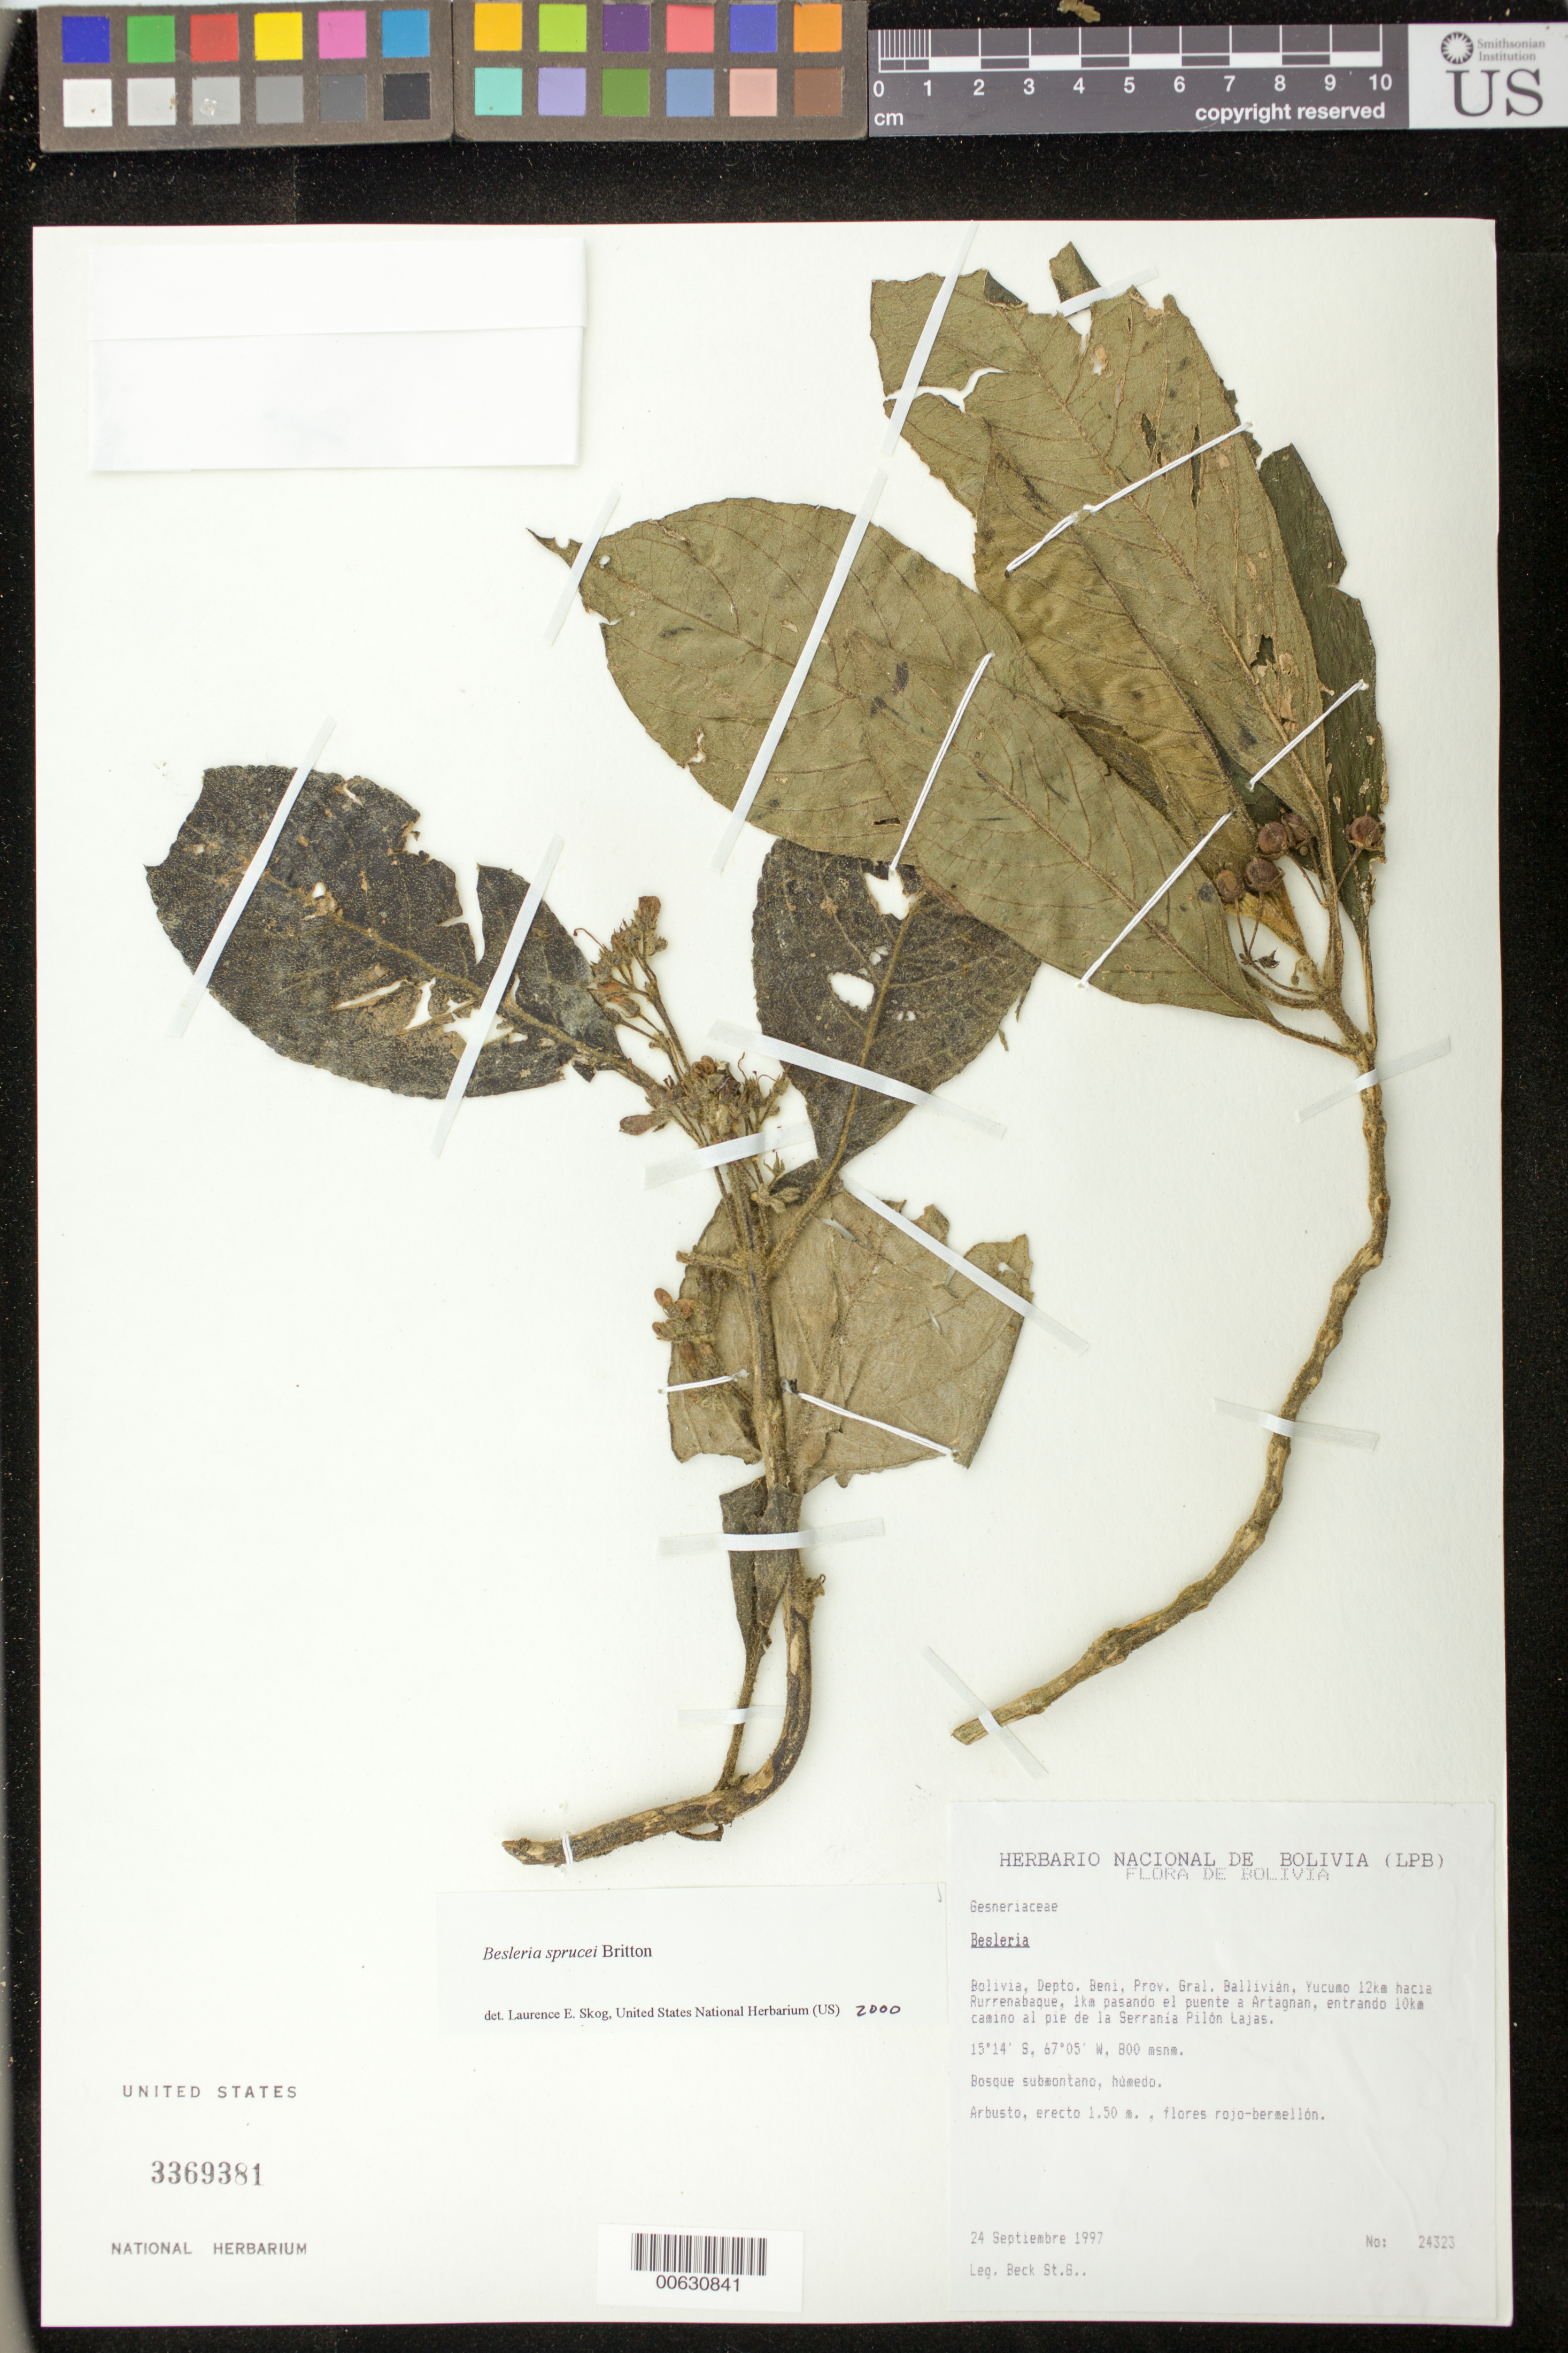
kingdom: Plantae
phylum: Tracheophyta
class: Magnoliopsida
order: Lamiales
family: Gesneriaceae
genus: Besleria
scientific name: Besleria sprucei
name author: Britton ex Rusby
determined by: Skog, Laurence E.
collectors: S. G. Beck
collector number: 24323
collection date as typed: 24 Sep 1997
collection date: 1997-09-24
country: Bolivia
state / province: Beni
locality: Prov. Gral. Ballivián, Yucumo 12 km hacia Rurrenabaque, 1 km pasando el puente a Artagnan, entrando 10 km camino al pie de la Serraniía Pilón Lajas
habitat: Bosque submontano, húmedo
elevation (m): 800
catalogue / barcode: US 3369381